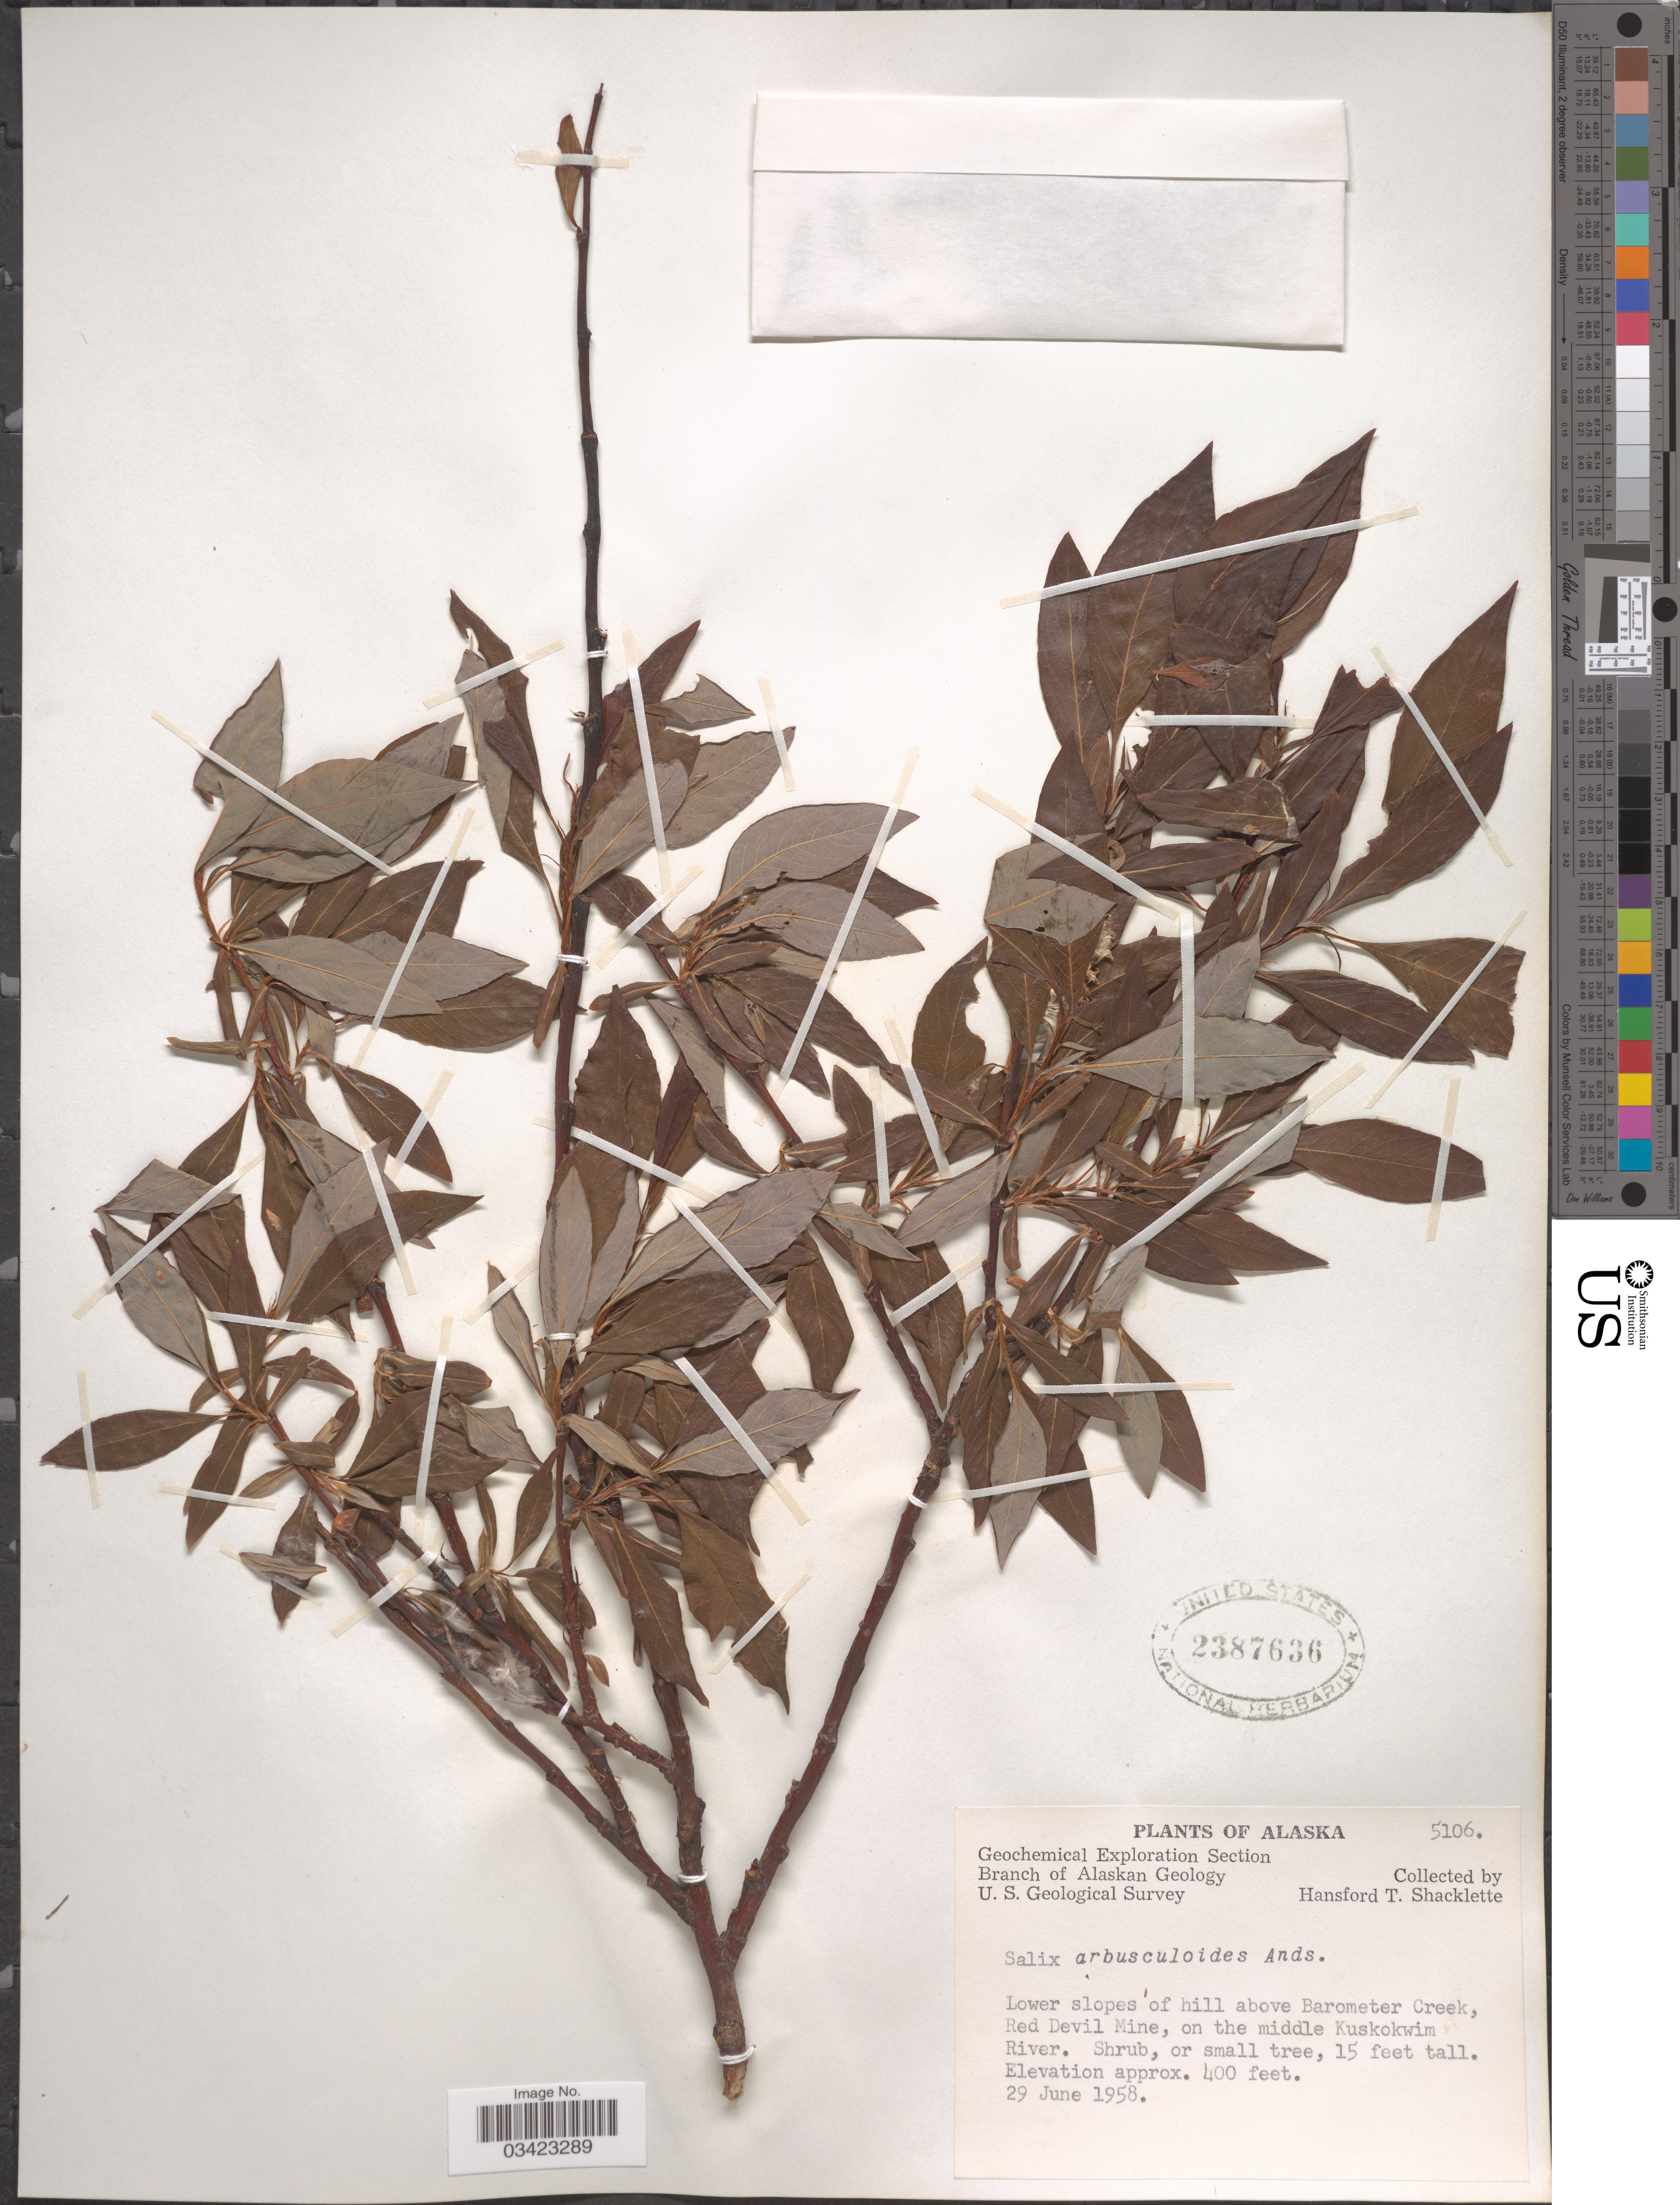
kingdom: Plantae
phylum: Tracheophyta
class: Magnoliopsida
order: Malpighiales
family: Salicaceae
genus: Salix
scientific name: Salix arbusculoides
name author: Andersson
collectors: H. Shacklette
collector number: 5106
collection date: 1958-06-29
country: United States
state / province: Alaska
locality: Lower slopes of hill above Barometer Creek, Red Devil Mine, on the middle Kuskokwim River.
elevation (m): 122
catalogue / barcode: US 2387636